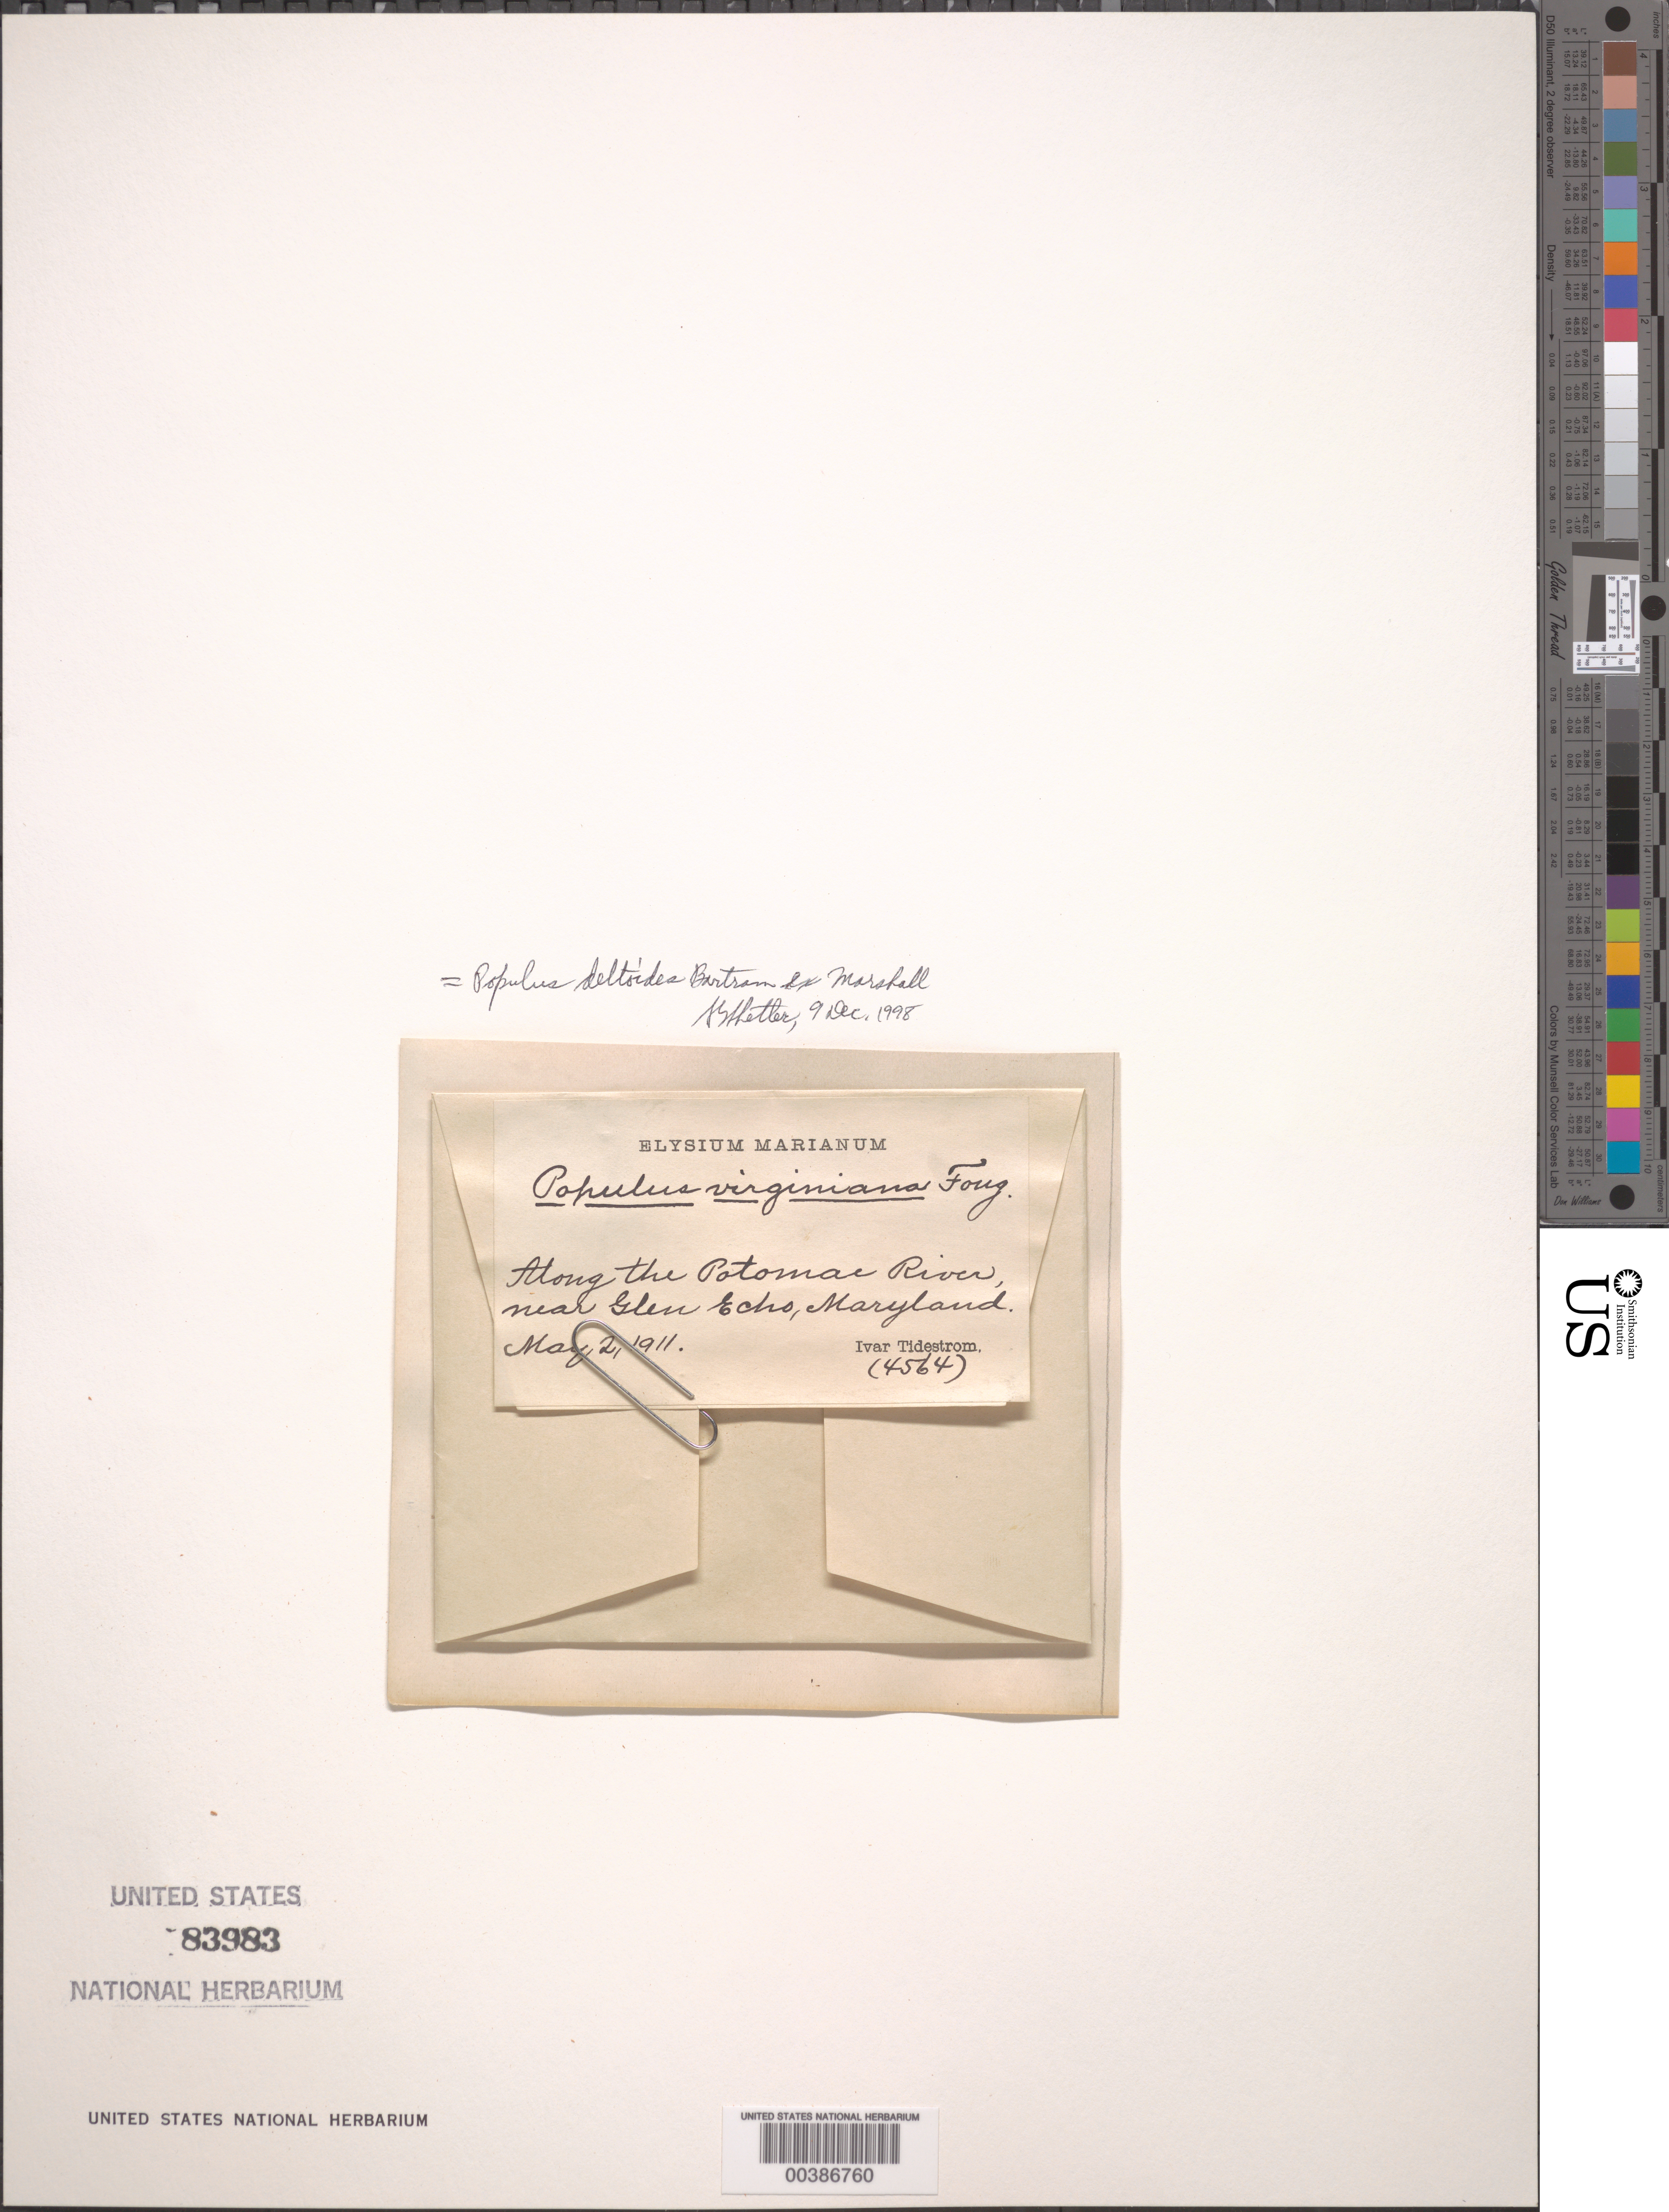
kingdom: Plantae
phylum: Tracheophyta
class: Magnoliopsida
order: Malpighiales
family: Salicaceae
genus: Populus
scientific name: Populus deltoides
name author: W. Bartram ex Marshall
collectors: I. F. Tidestrom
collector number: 4564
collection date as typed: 02 May 1911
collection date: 1911-05-02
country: United States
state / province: Maryland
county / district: Montgomery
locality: Potomac River, Glen Echo vicinity C. & O. Canal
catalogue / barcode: US 83983